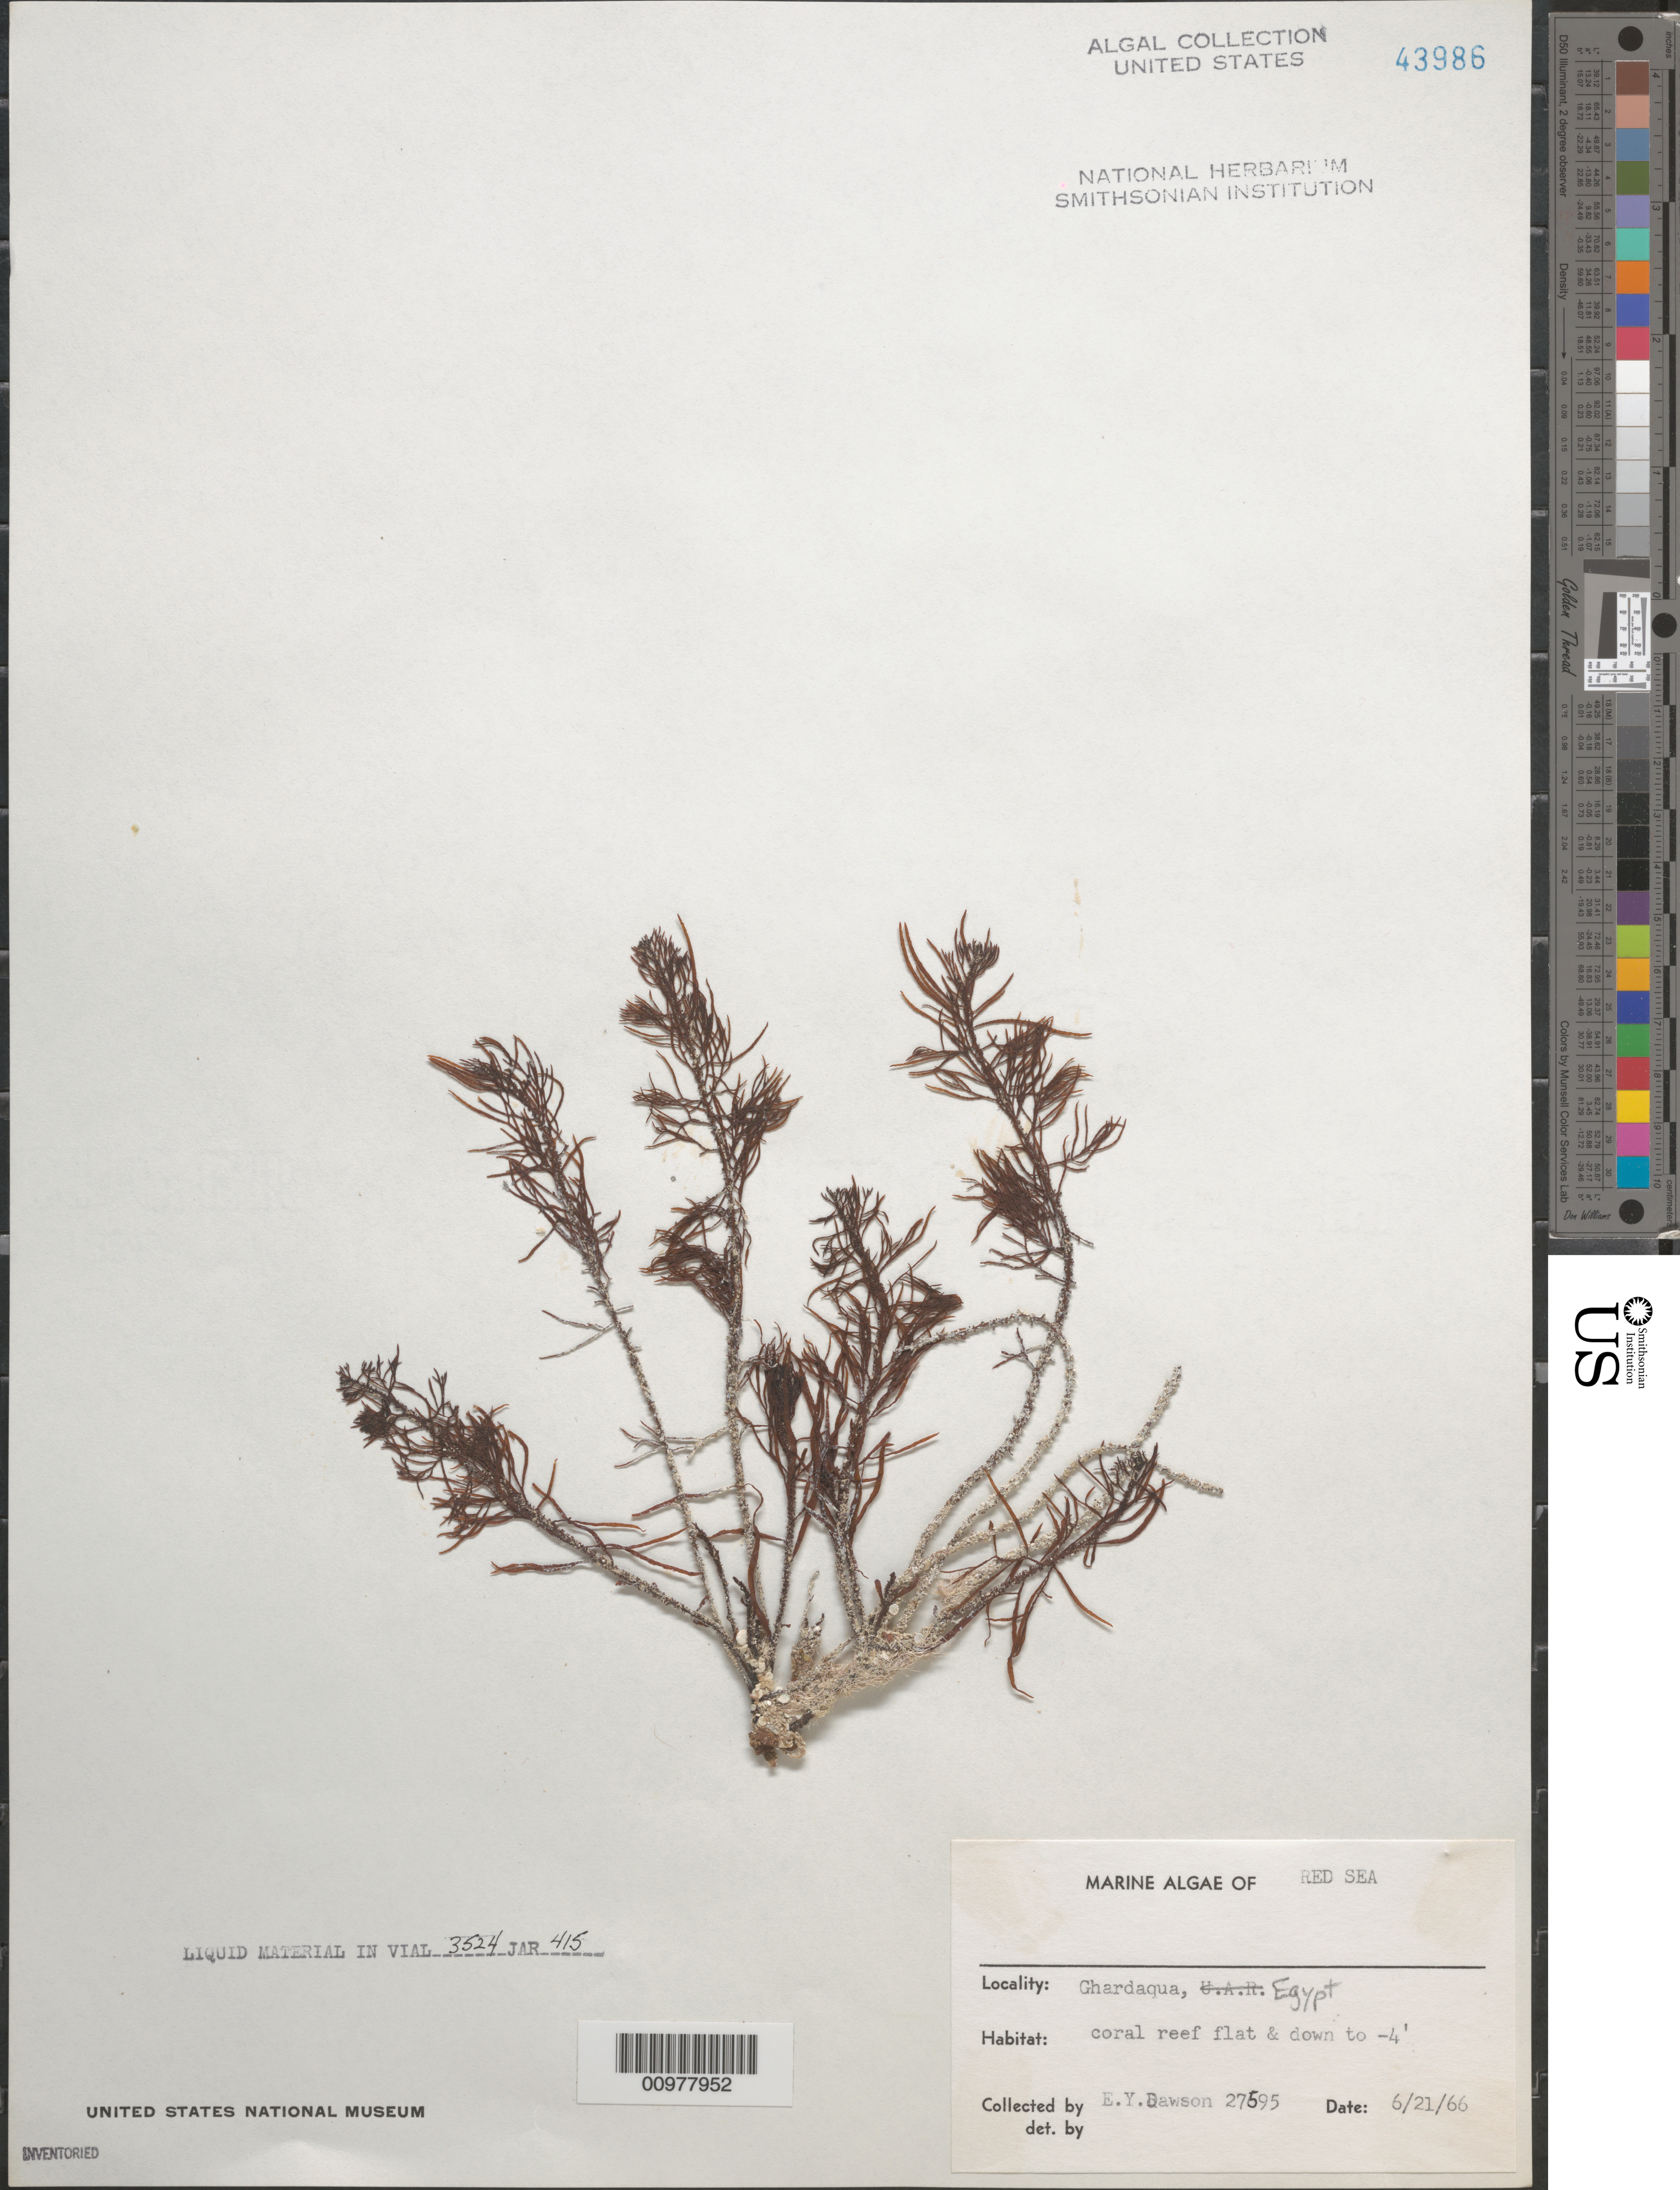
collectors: E. Y. Dawson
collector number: EYD 27595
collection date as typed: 21 Jun 1966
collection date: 1966-06-21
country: Egypt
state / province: Al Bahr al Ahmar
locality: Ghardaqua, Red Sea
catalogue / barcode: US 43986